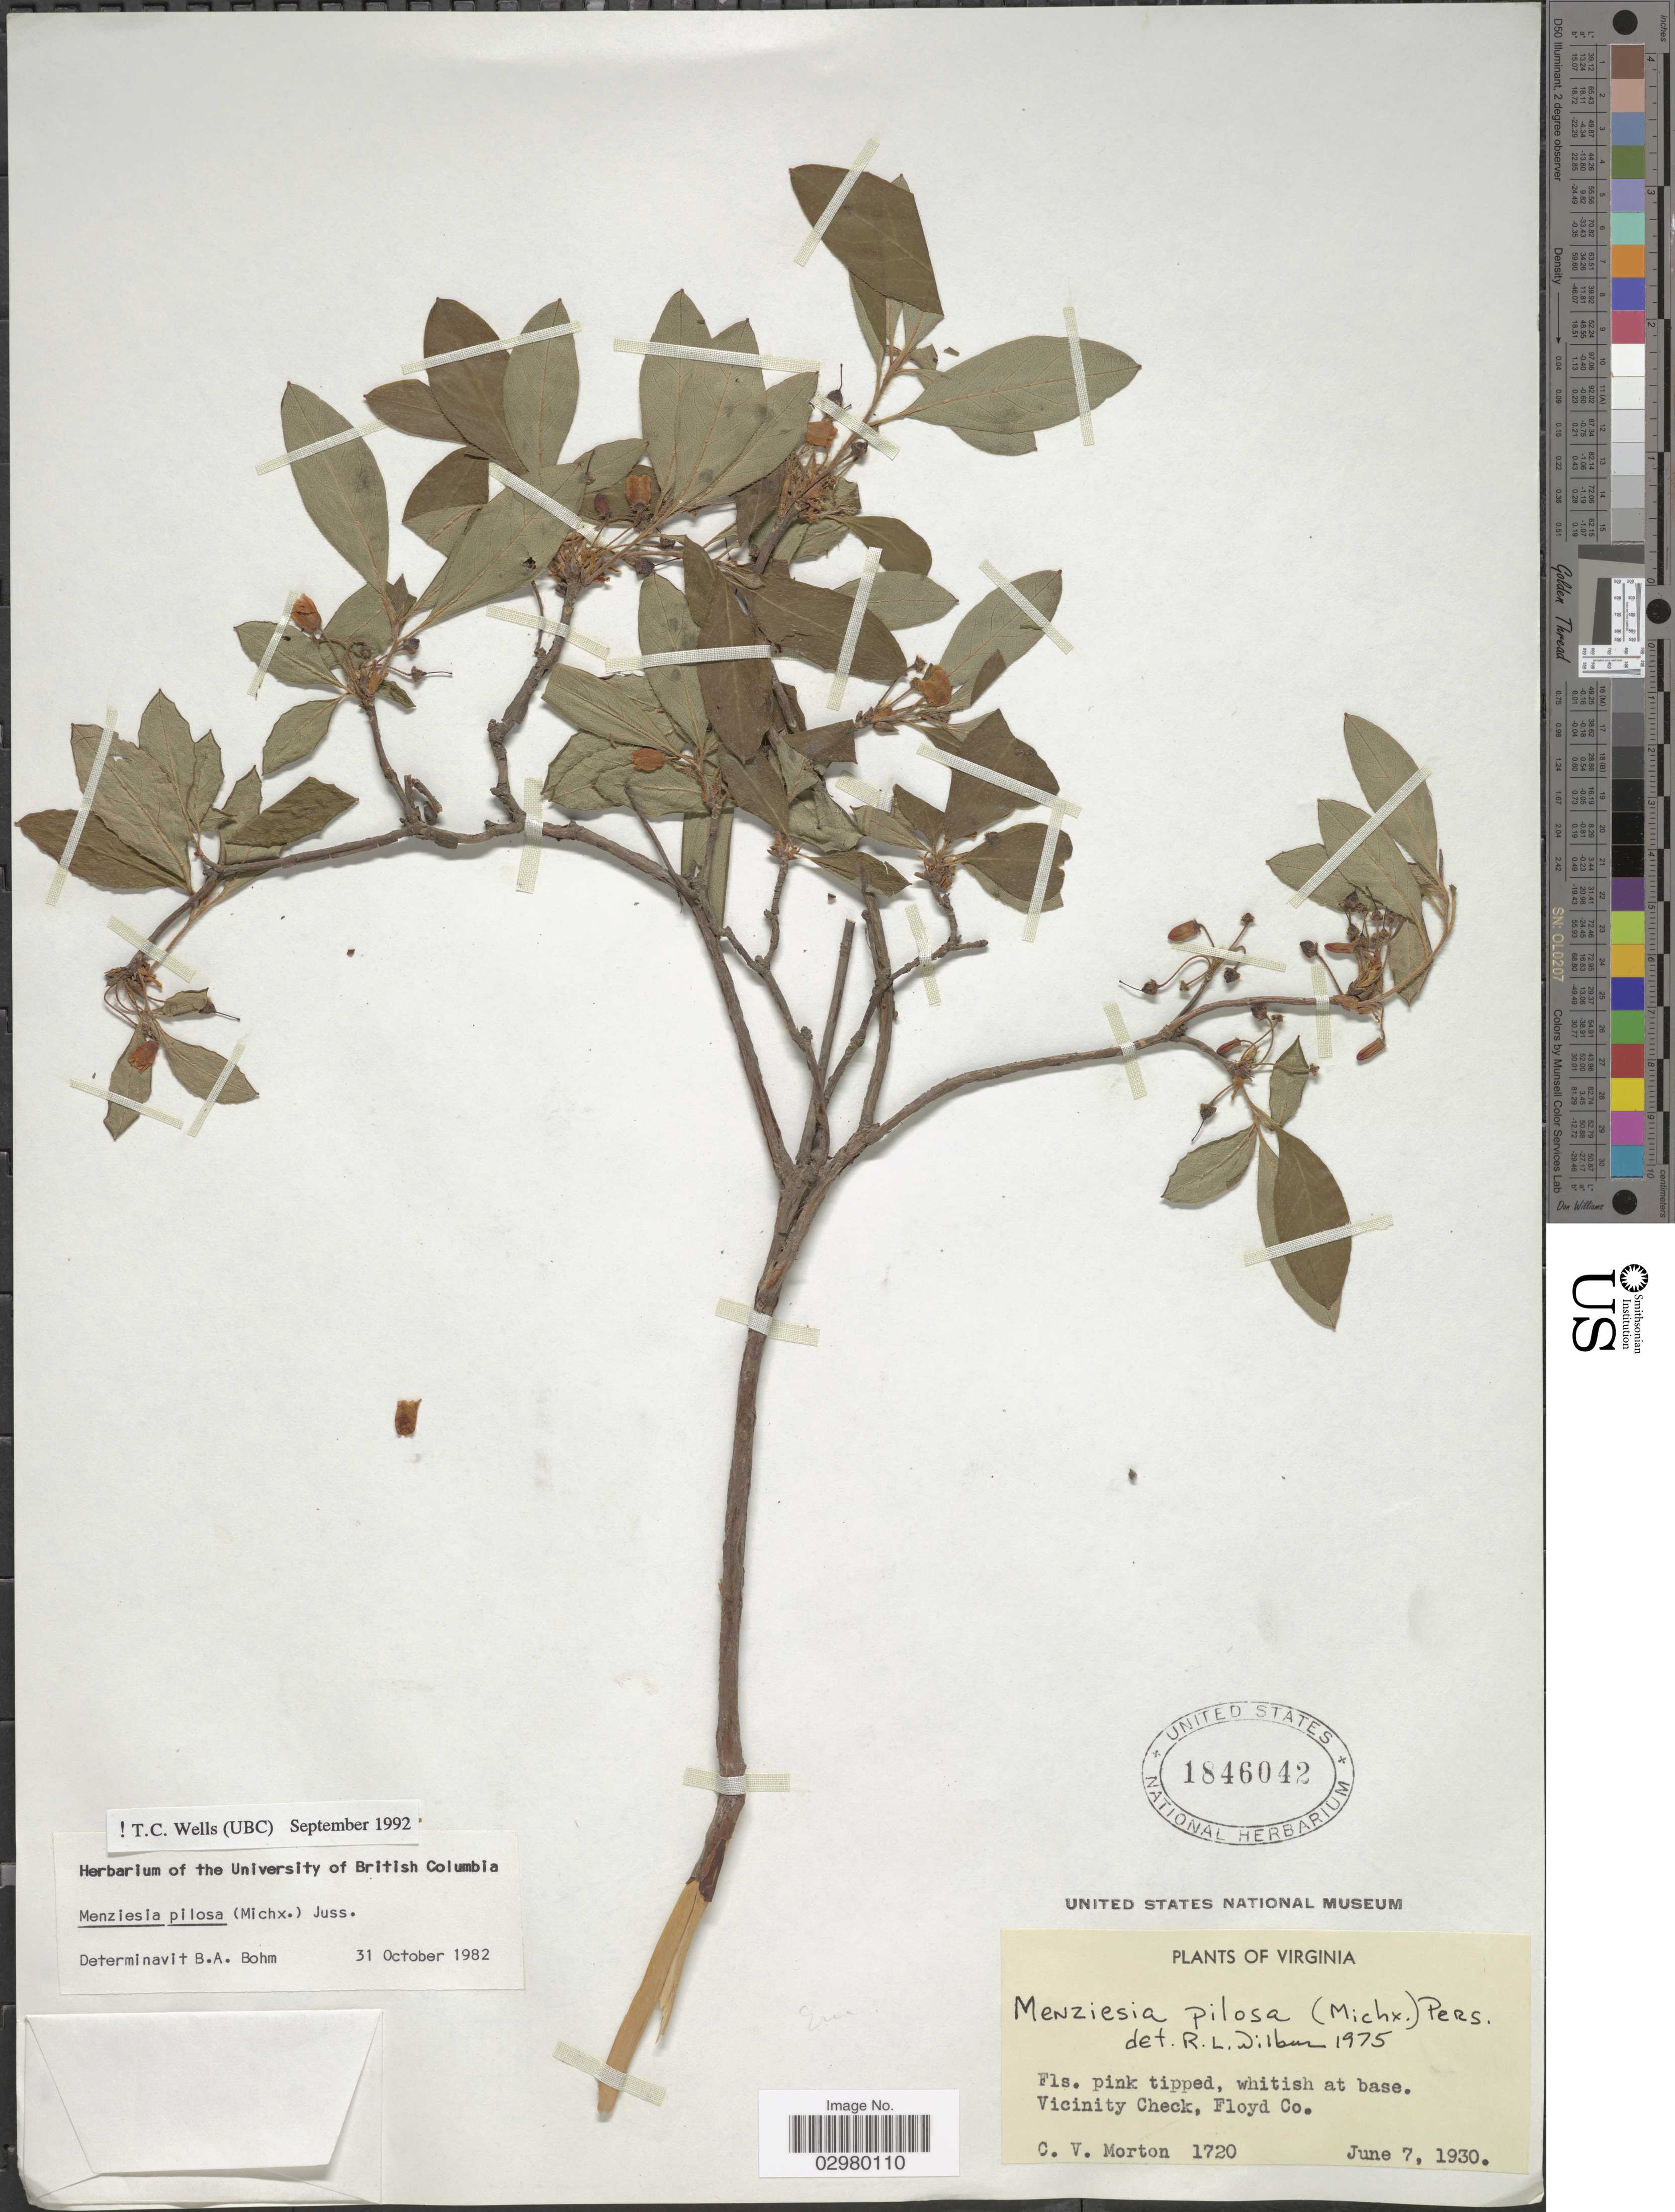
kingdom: Plantae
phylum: Tracheophyta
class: Magnoliopsida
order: Ericales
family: Ericaceae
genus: Menziesia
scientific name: Menziesia pilosa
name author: (Michx.) Juss.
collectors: C. V. Morton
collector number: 1720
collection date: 1930-06-07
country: United States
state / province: Virginia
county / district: Floyd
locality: Vicinity Check, Floyd Co.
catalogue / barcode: US 1846042